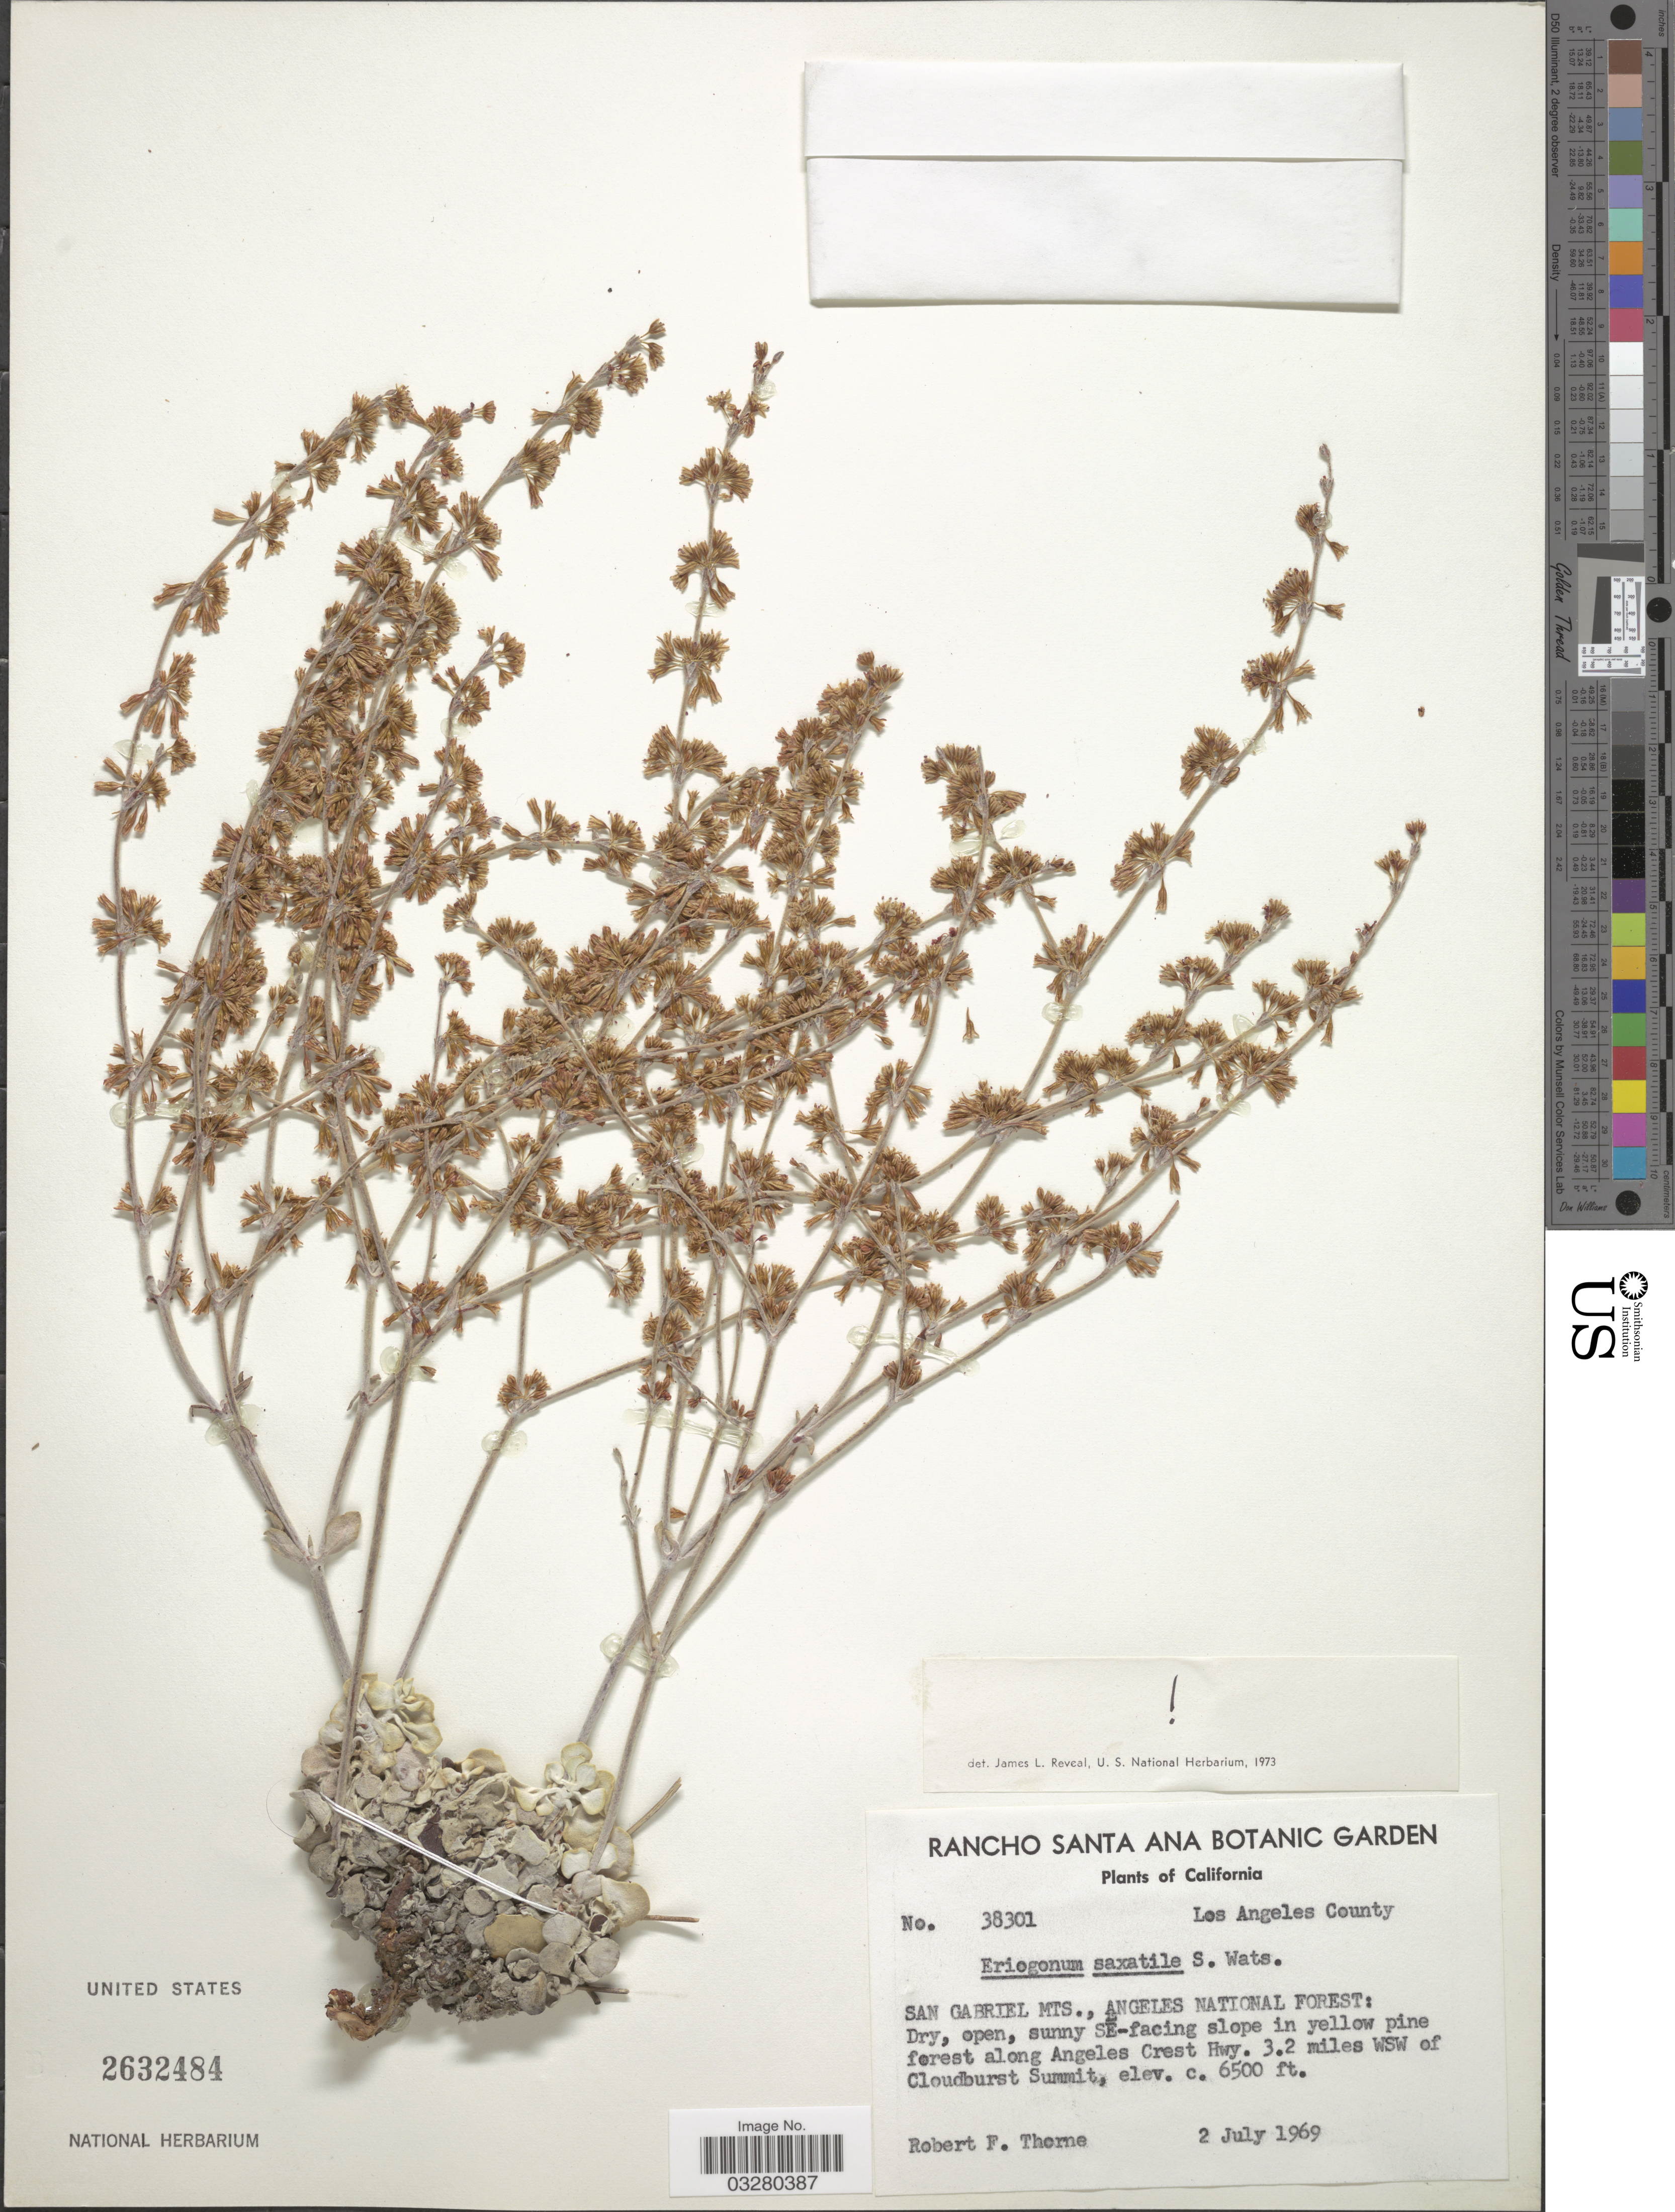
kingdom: Plantae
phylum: Tracheophyta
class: Magnoliopsida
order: Caryophyllales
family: Polygonaceae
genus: Eriogonum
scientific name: Eriogonum saxatile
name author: S. Watson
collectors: R. F. Thorne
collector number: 38301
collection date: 1969-07-02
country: United States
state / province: California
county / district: Los Angeles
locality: Los Angeles County. San Gabriel Mts., Angeles National Forest: Dry, open, sunny SE-facing slope in yellow pine forest along Angeles Crest Hwy. 3.2 miles WSW of Cloudburst Summit.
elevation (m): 1981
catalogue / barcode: US 2632484